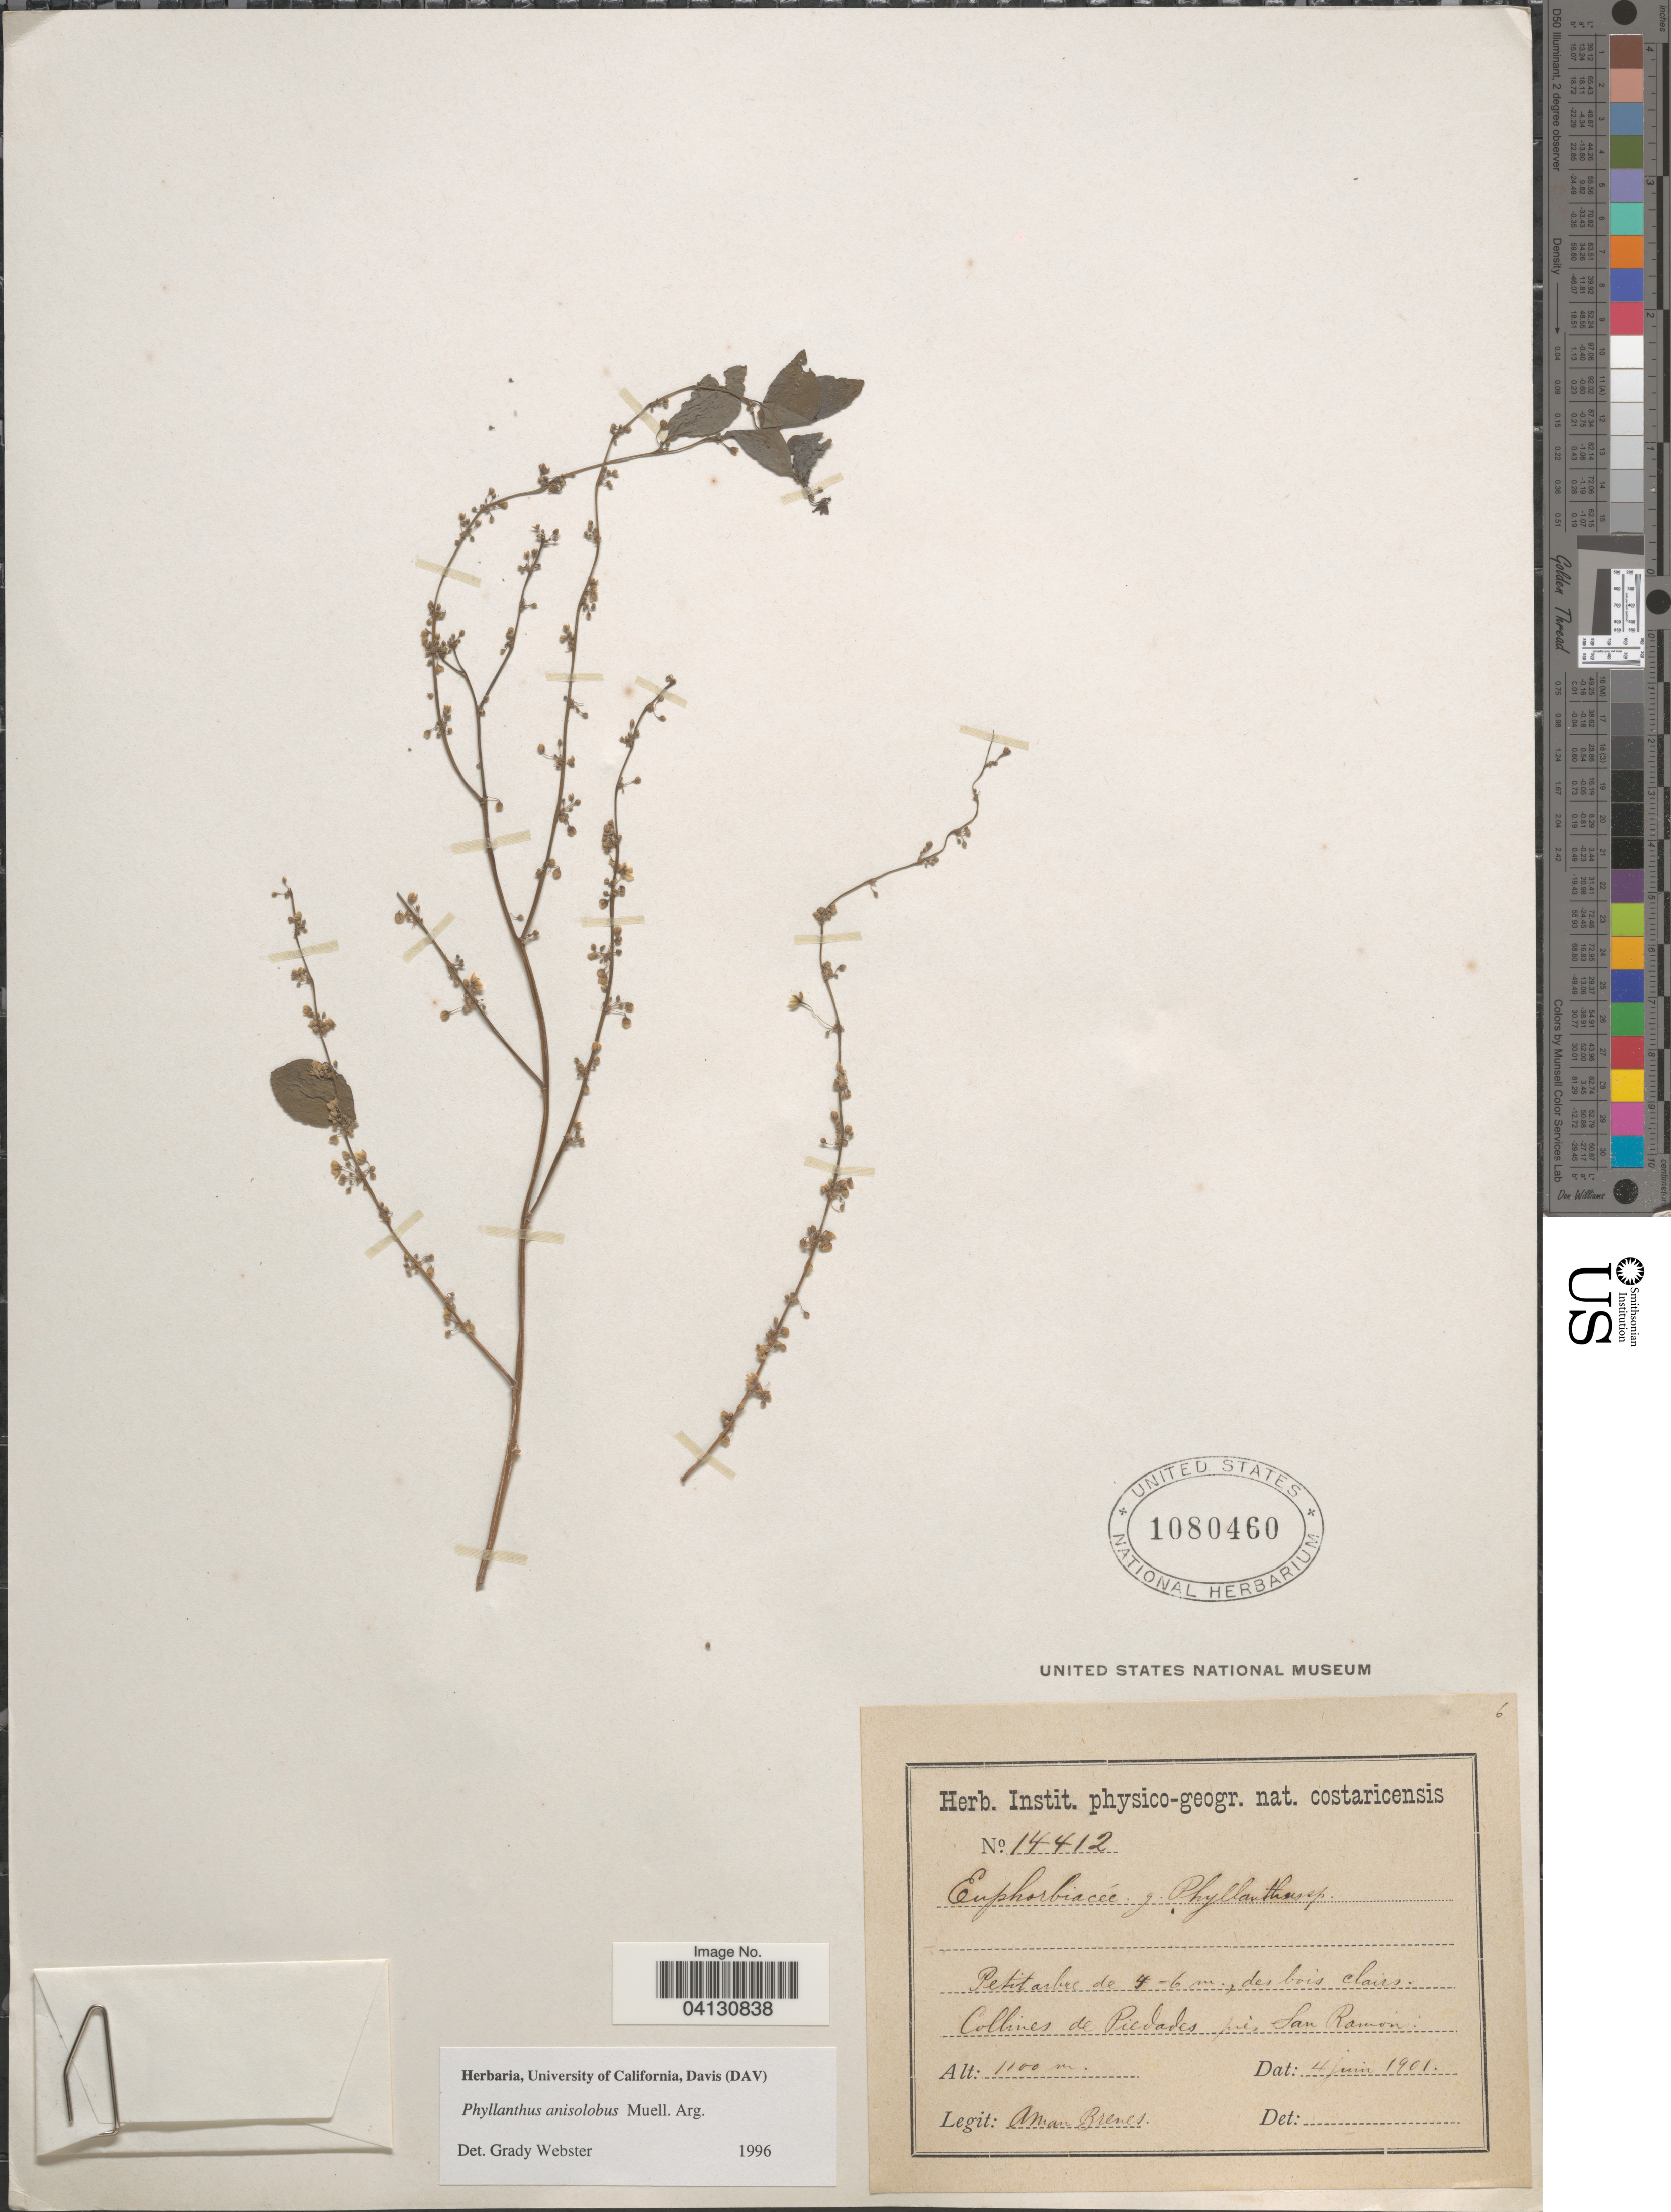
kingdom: Plantae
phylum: Tracheophyta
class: Magnoliopsida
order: Malpighiales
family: Phyllanthaceae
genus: Phyllanthus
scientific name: Phyllanthus anisolobus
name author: Müll. Arg.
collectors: A. Brenes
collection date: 1901-06-04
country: Costa Rica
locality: Collines de Piedades près San Ramón.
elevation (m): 1100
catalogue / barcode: US 1080460